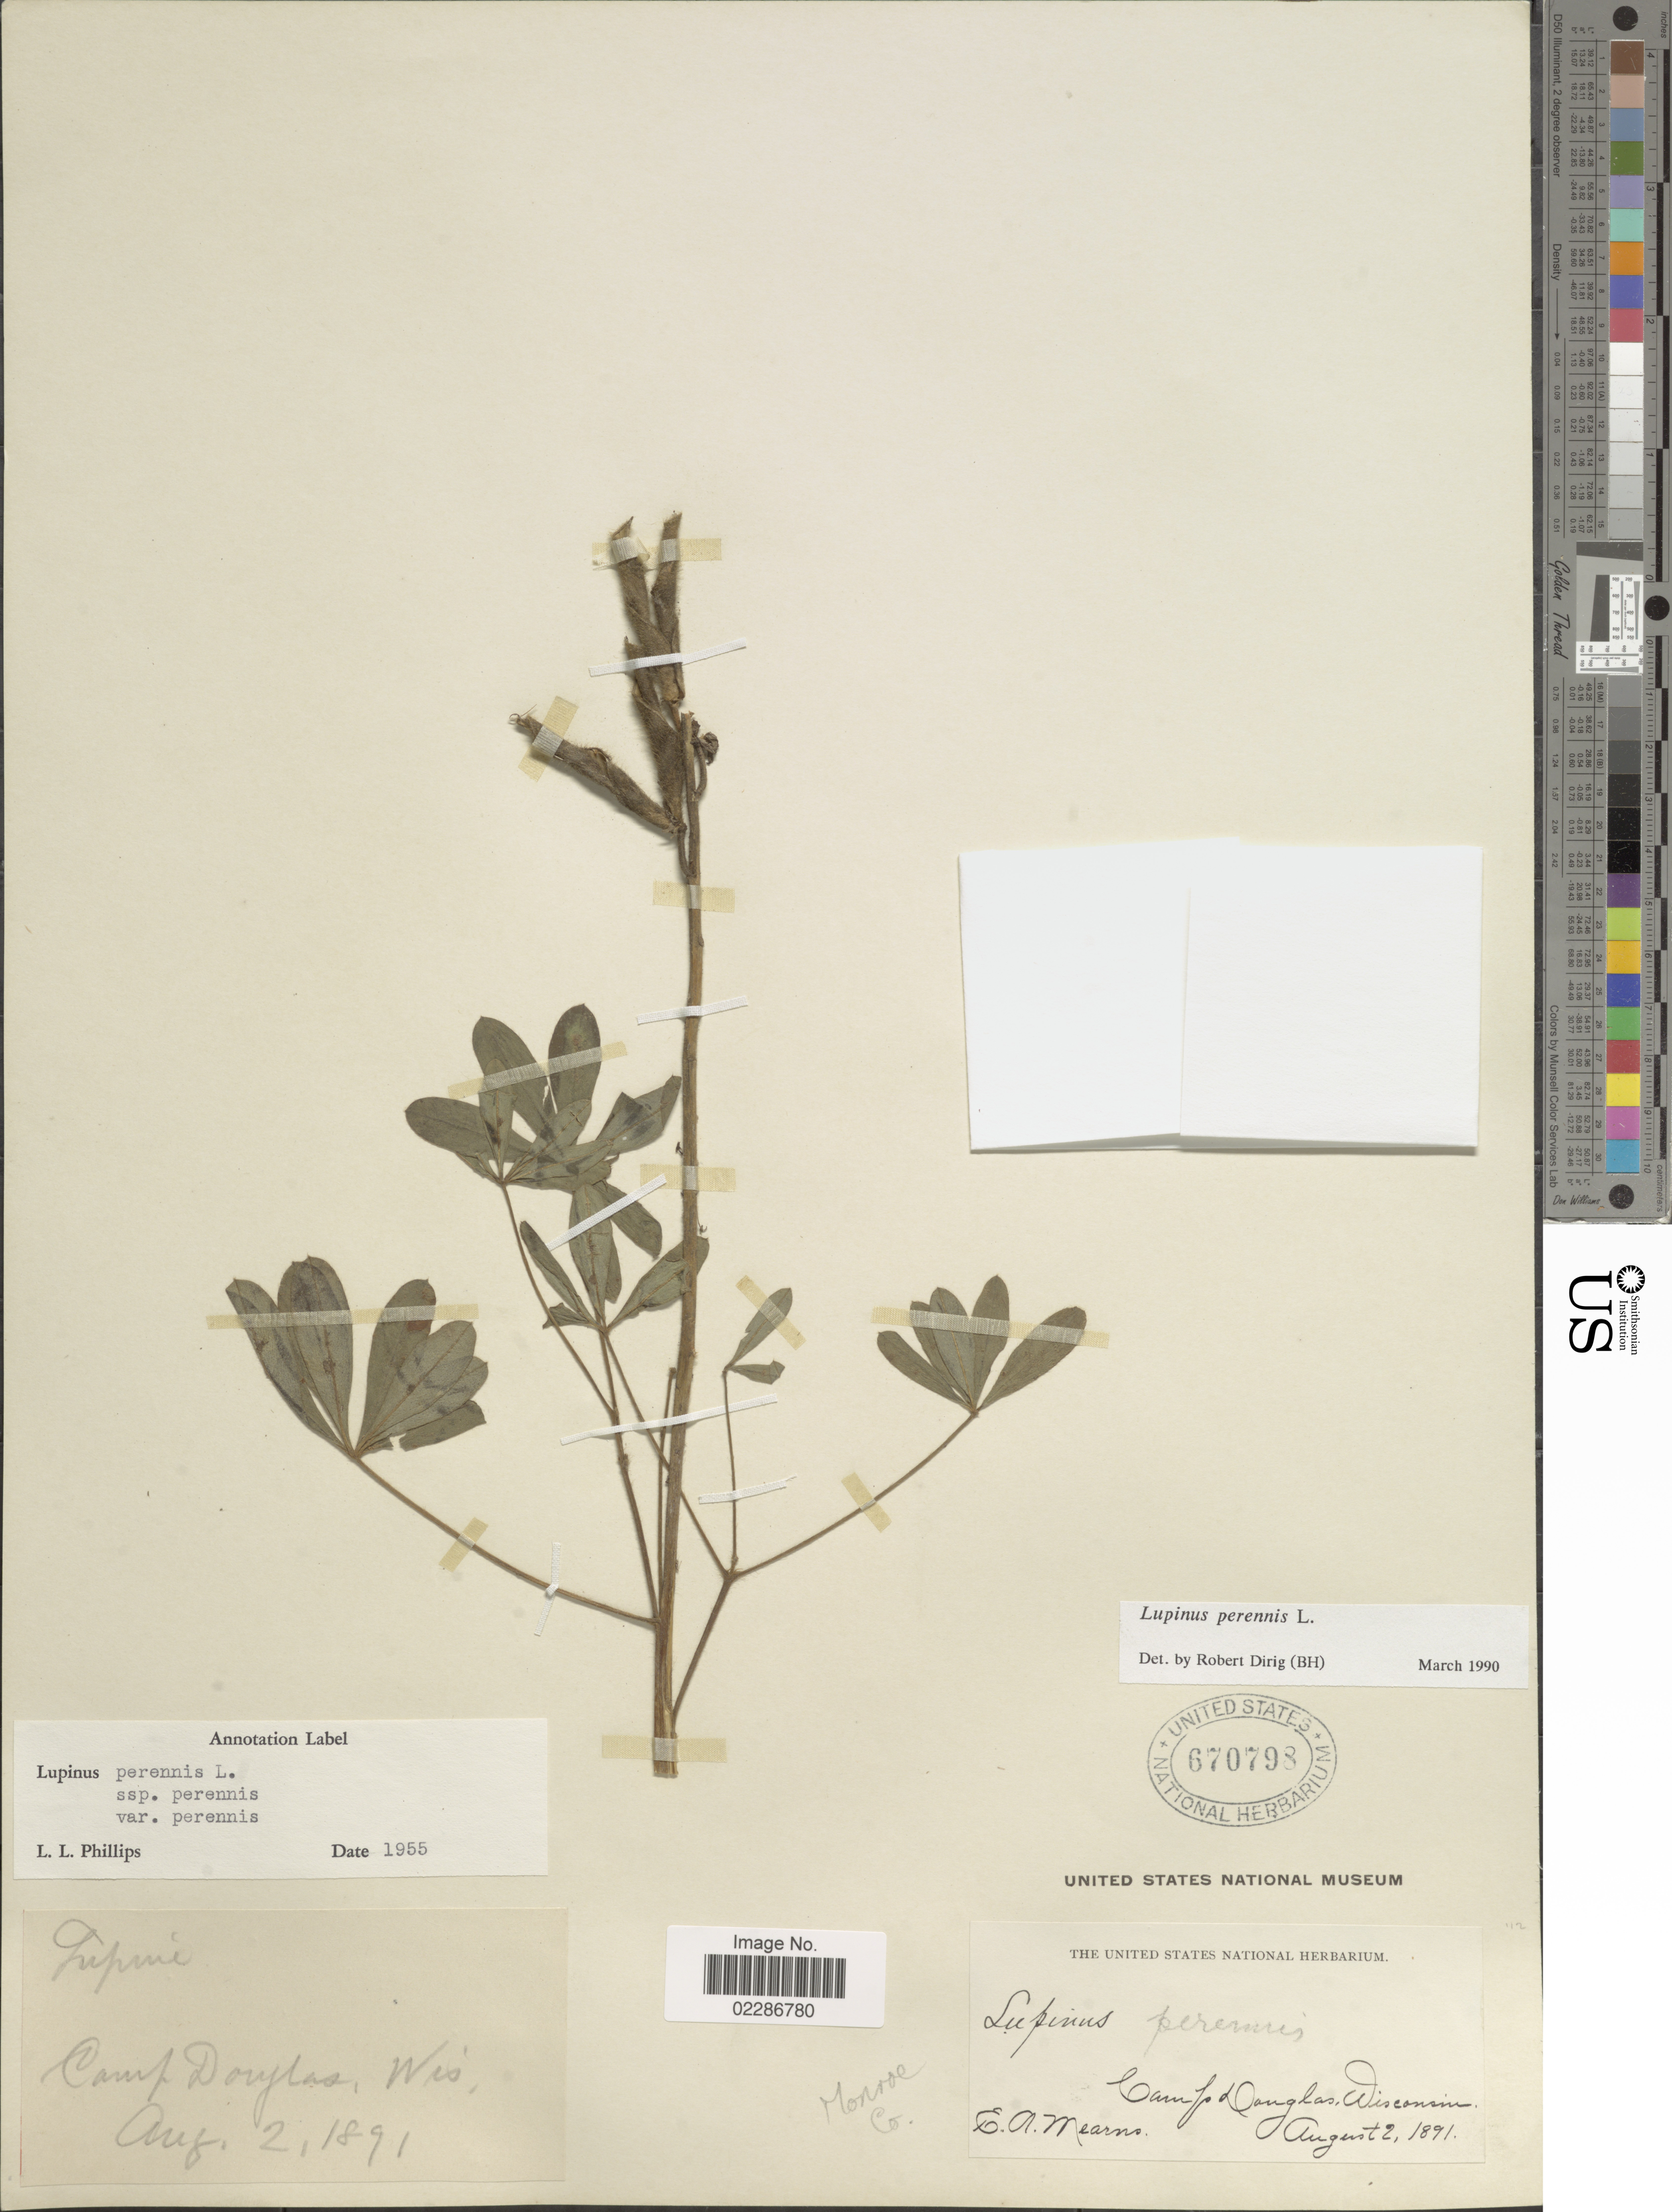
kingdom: Plantae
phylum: Tracheophyta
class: Magnoliopsida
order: Fabales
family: Fabaceae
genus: Lupinus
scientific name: Lupinus perennis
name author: L.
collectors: E. A. Mearns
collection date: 1891-08-02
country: United States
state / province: Wisconsin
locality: Camp Douglas. Monroe Co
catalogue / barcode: US 670798